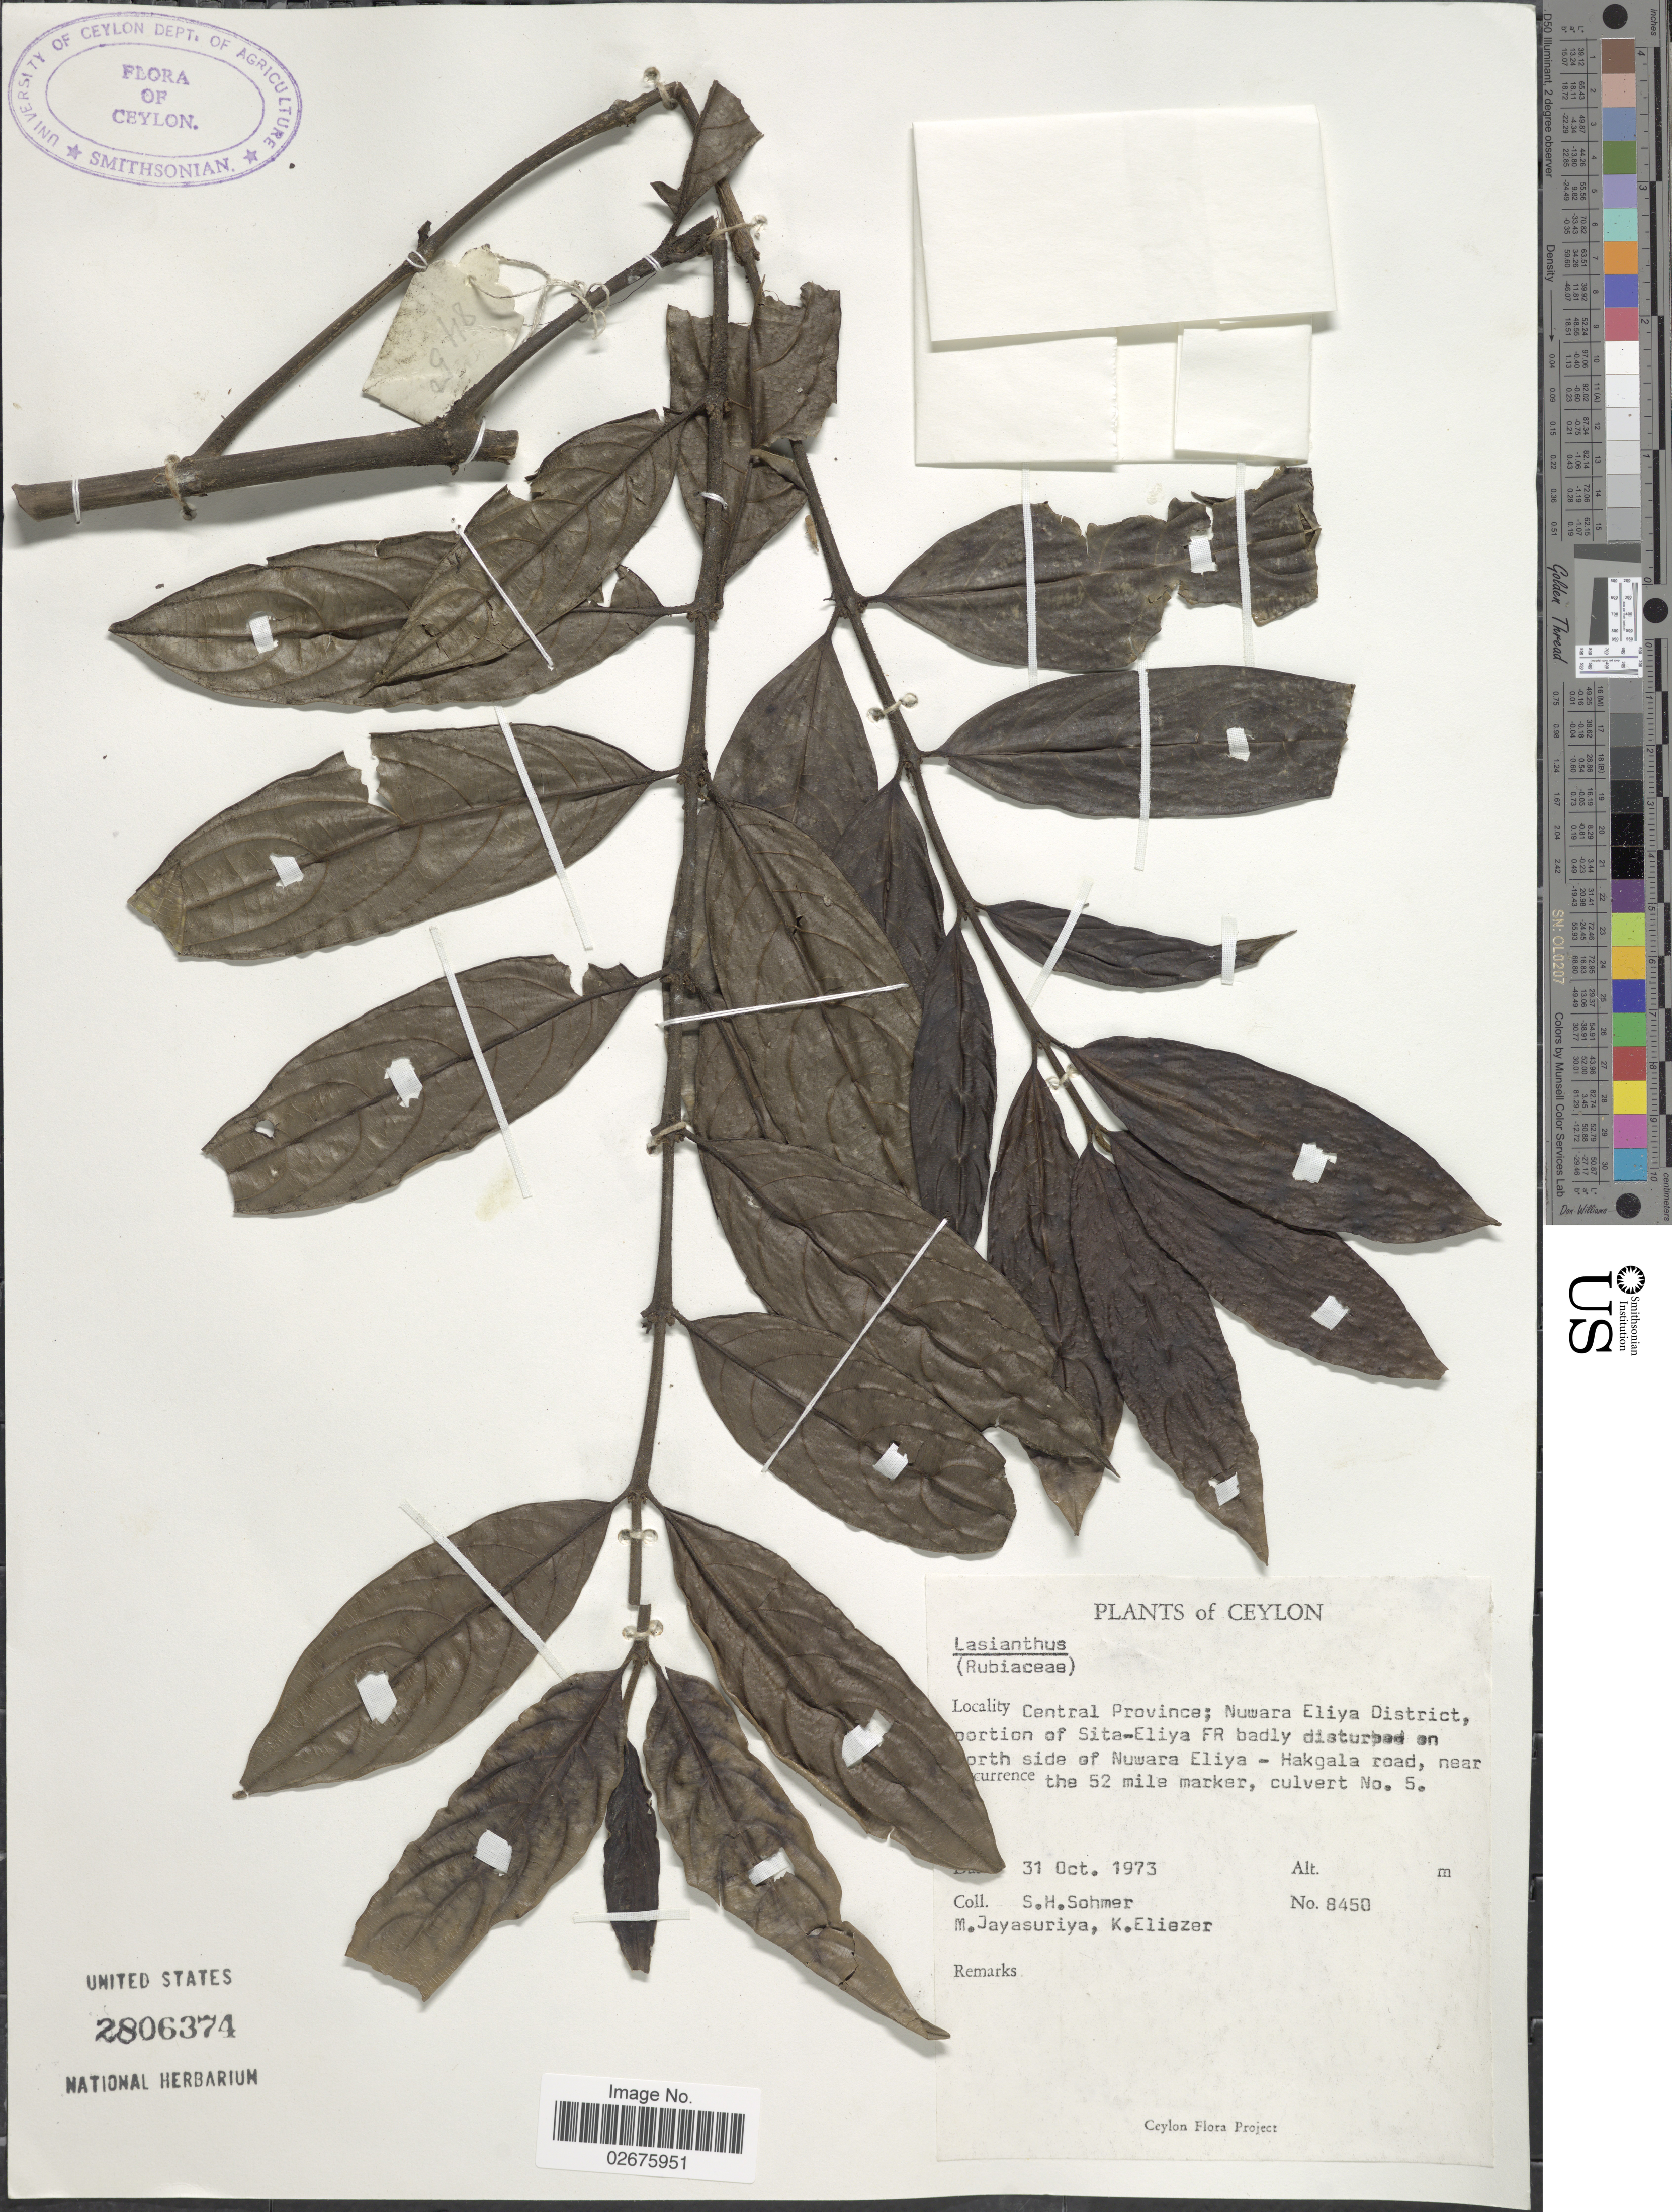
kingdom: Plantae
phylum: Tracheophyta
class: Magnoliopsida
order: Gentianales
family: Rubiaceae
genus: Lasianthus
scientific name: Lasianthus sp.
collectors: S. H. Sohmer, M. Jayasuriya & K. Eliezer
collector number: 8450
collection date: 1973-10-31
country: Sri Lanka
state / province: Central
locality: Ceylon, Nuwara Eliya District, portion of Sita-Eliya FR badly disturbed on northside of Nuwara Eliya - Hakgala rd. near the 52 mile marker culvert No. 5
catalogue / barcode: US 2806374